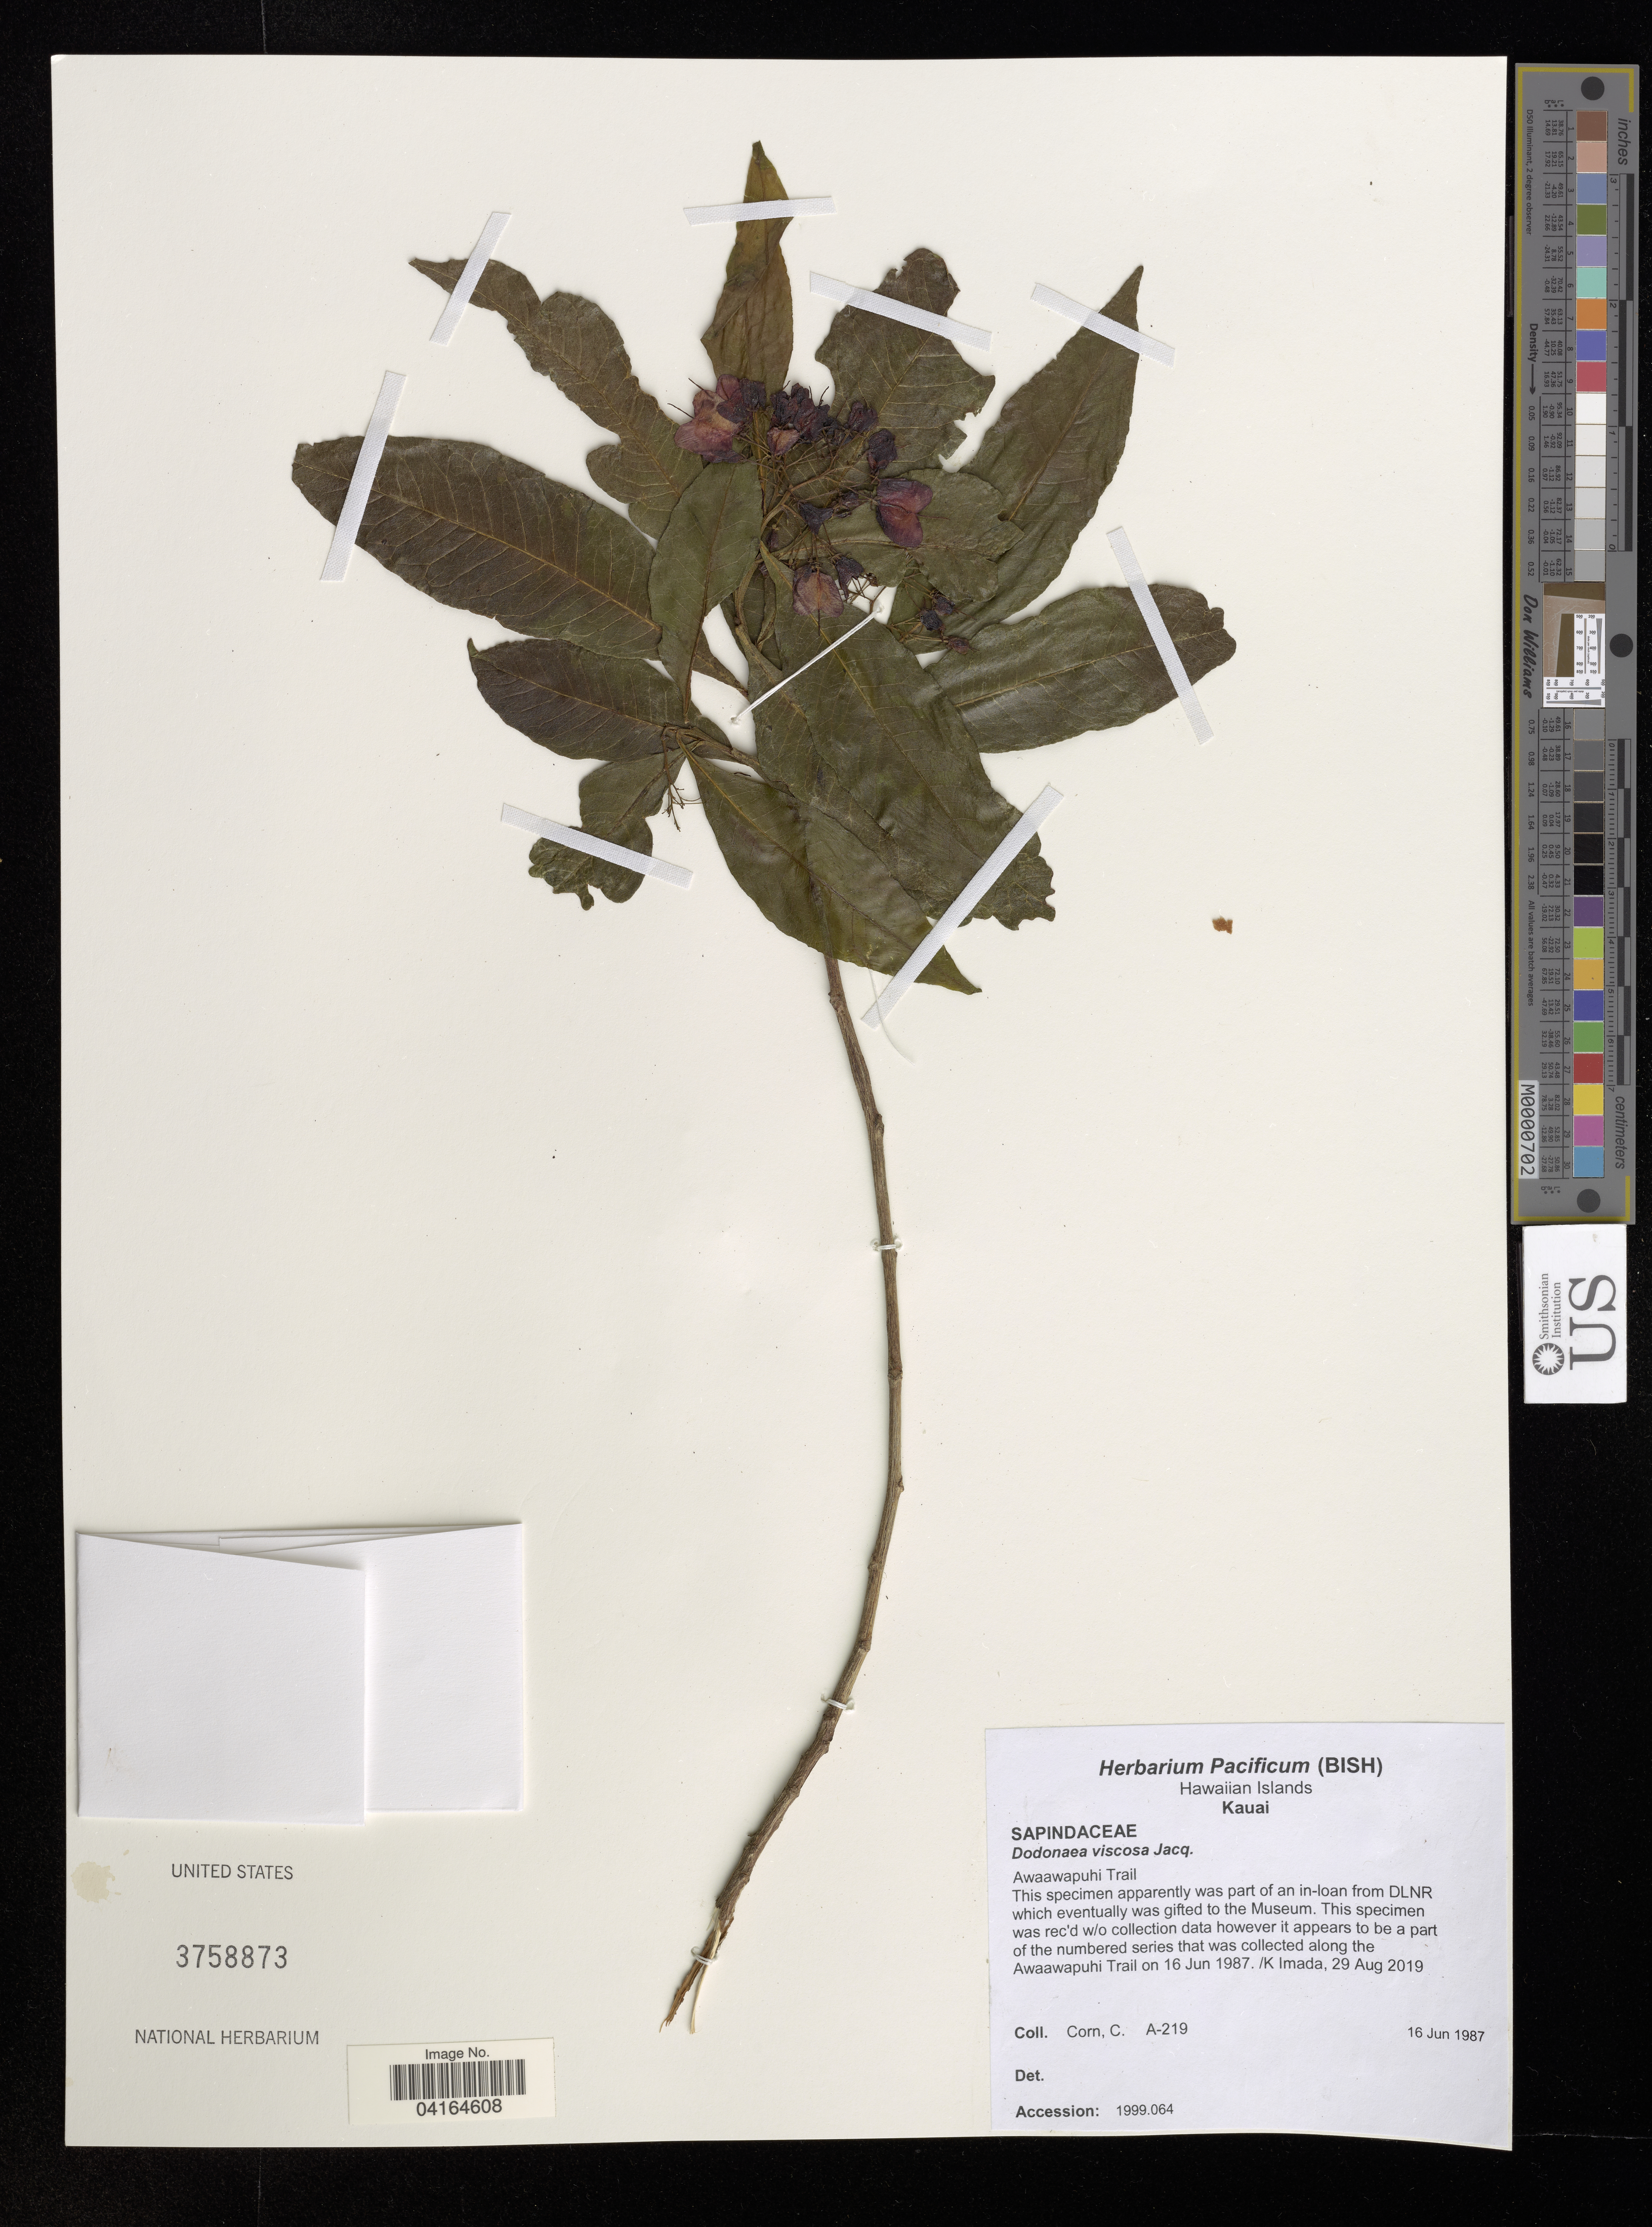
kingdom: Plantae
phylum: Tracheophyta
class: Magnoliopsida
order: Sapindales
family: Sapindaceae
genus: Dodonaea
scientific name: Dodonaea viscosa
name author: Jacq.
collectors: C. Corn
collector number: A-219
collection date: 1987-06-16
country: United States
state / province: Hawaii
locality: Hawaiian Islands. Kauai. Awaawapuhi Trail.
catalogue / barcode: US 3758873